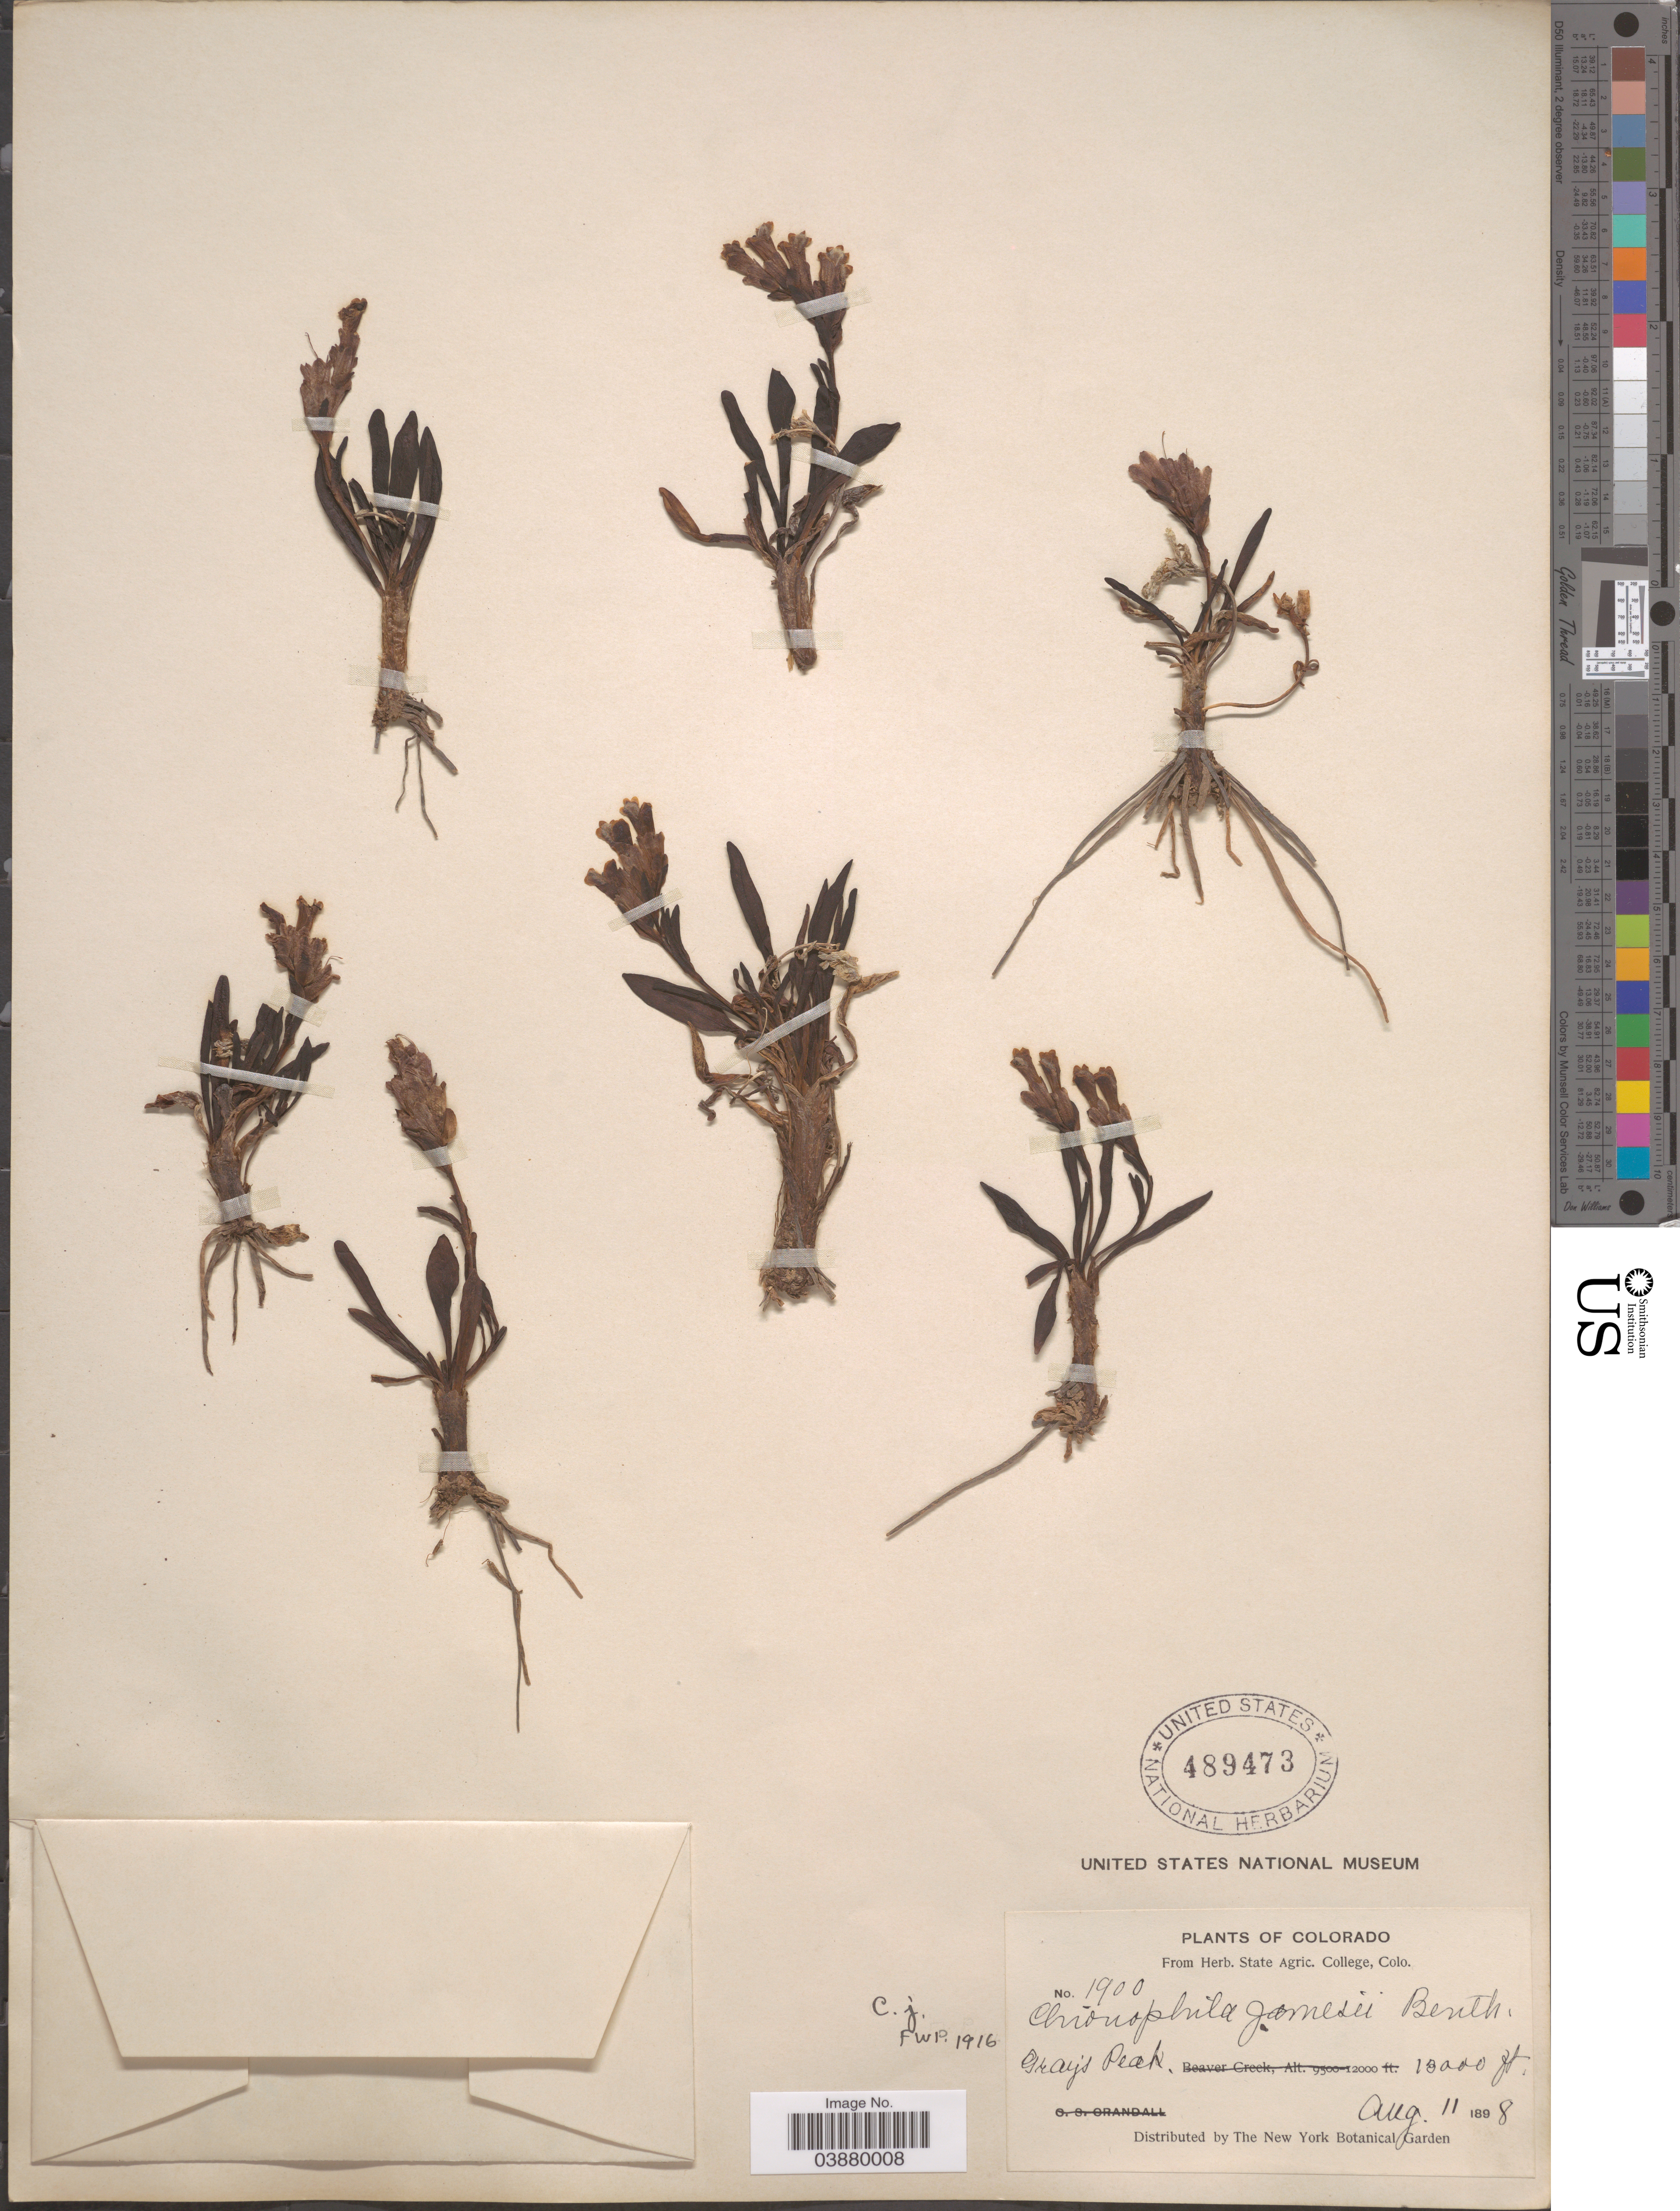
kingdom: Plantae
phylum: Tracheophyta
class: Magnoliopsida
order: Lamiales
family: Plantaginaceae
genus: Chionophila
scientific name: Chionophila jamesii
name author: Benth.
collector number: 1900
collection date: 1898-08-11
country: United States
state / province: Colorado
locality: Gray's Peak.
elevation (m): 3962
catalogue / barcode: US 489473